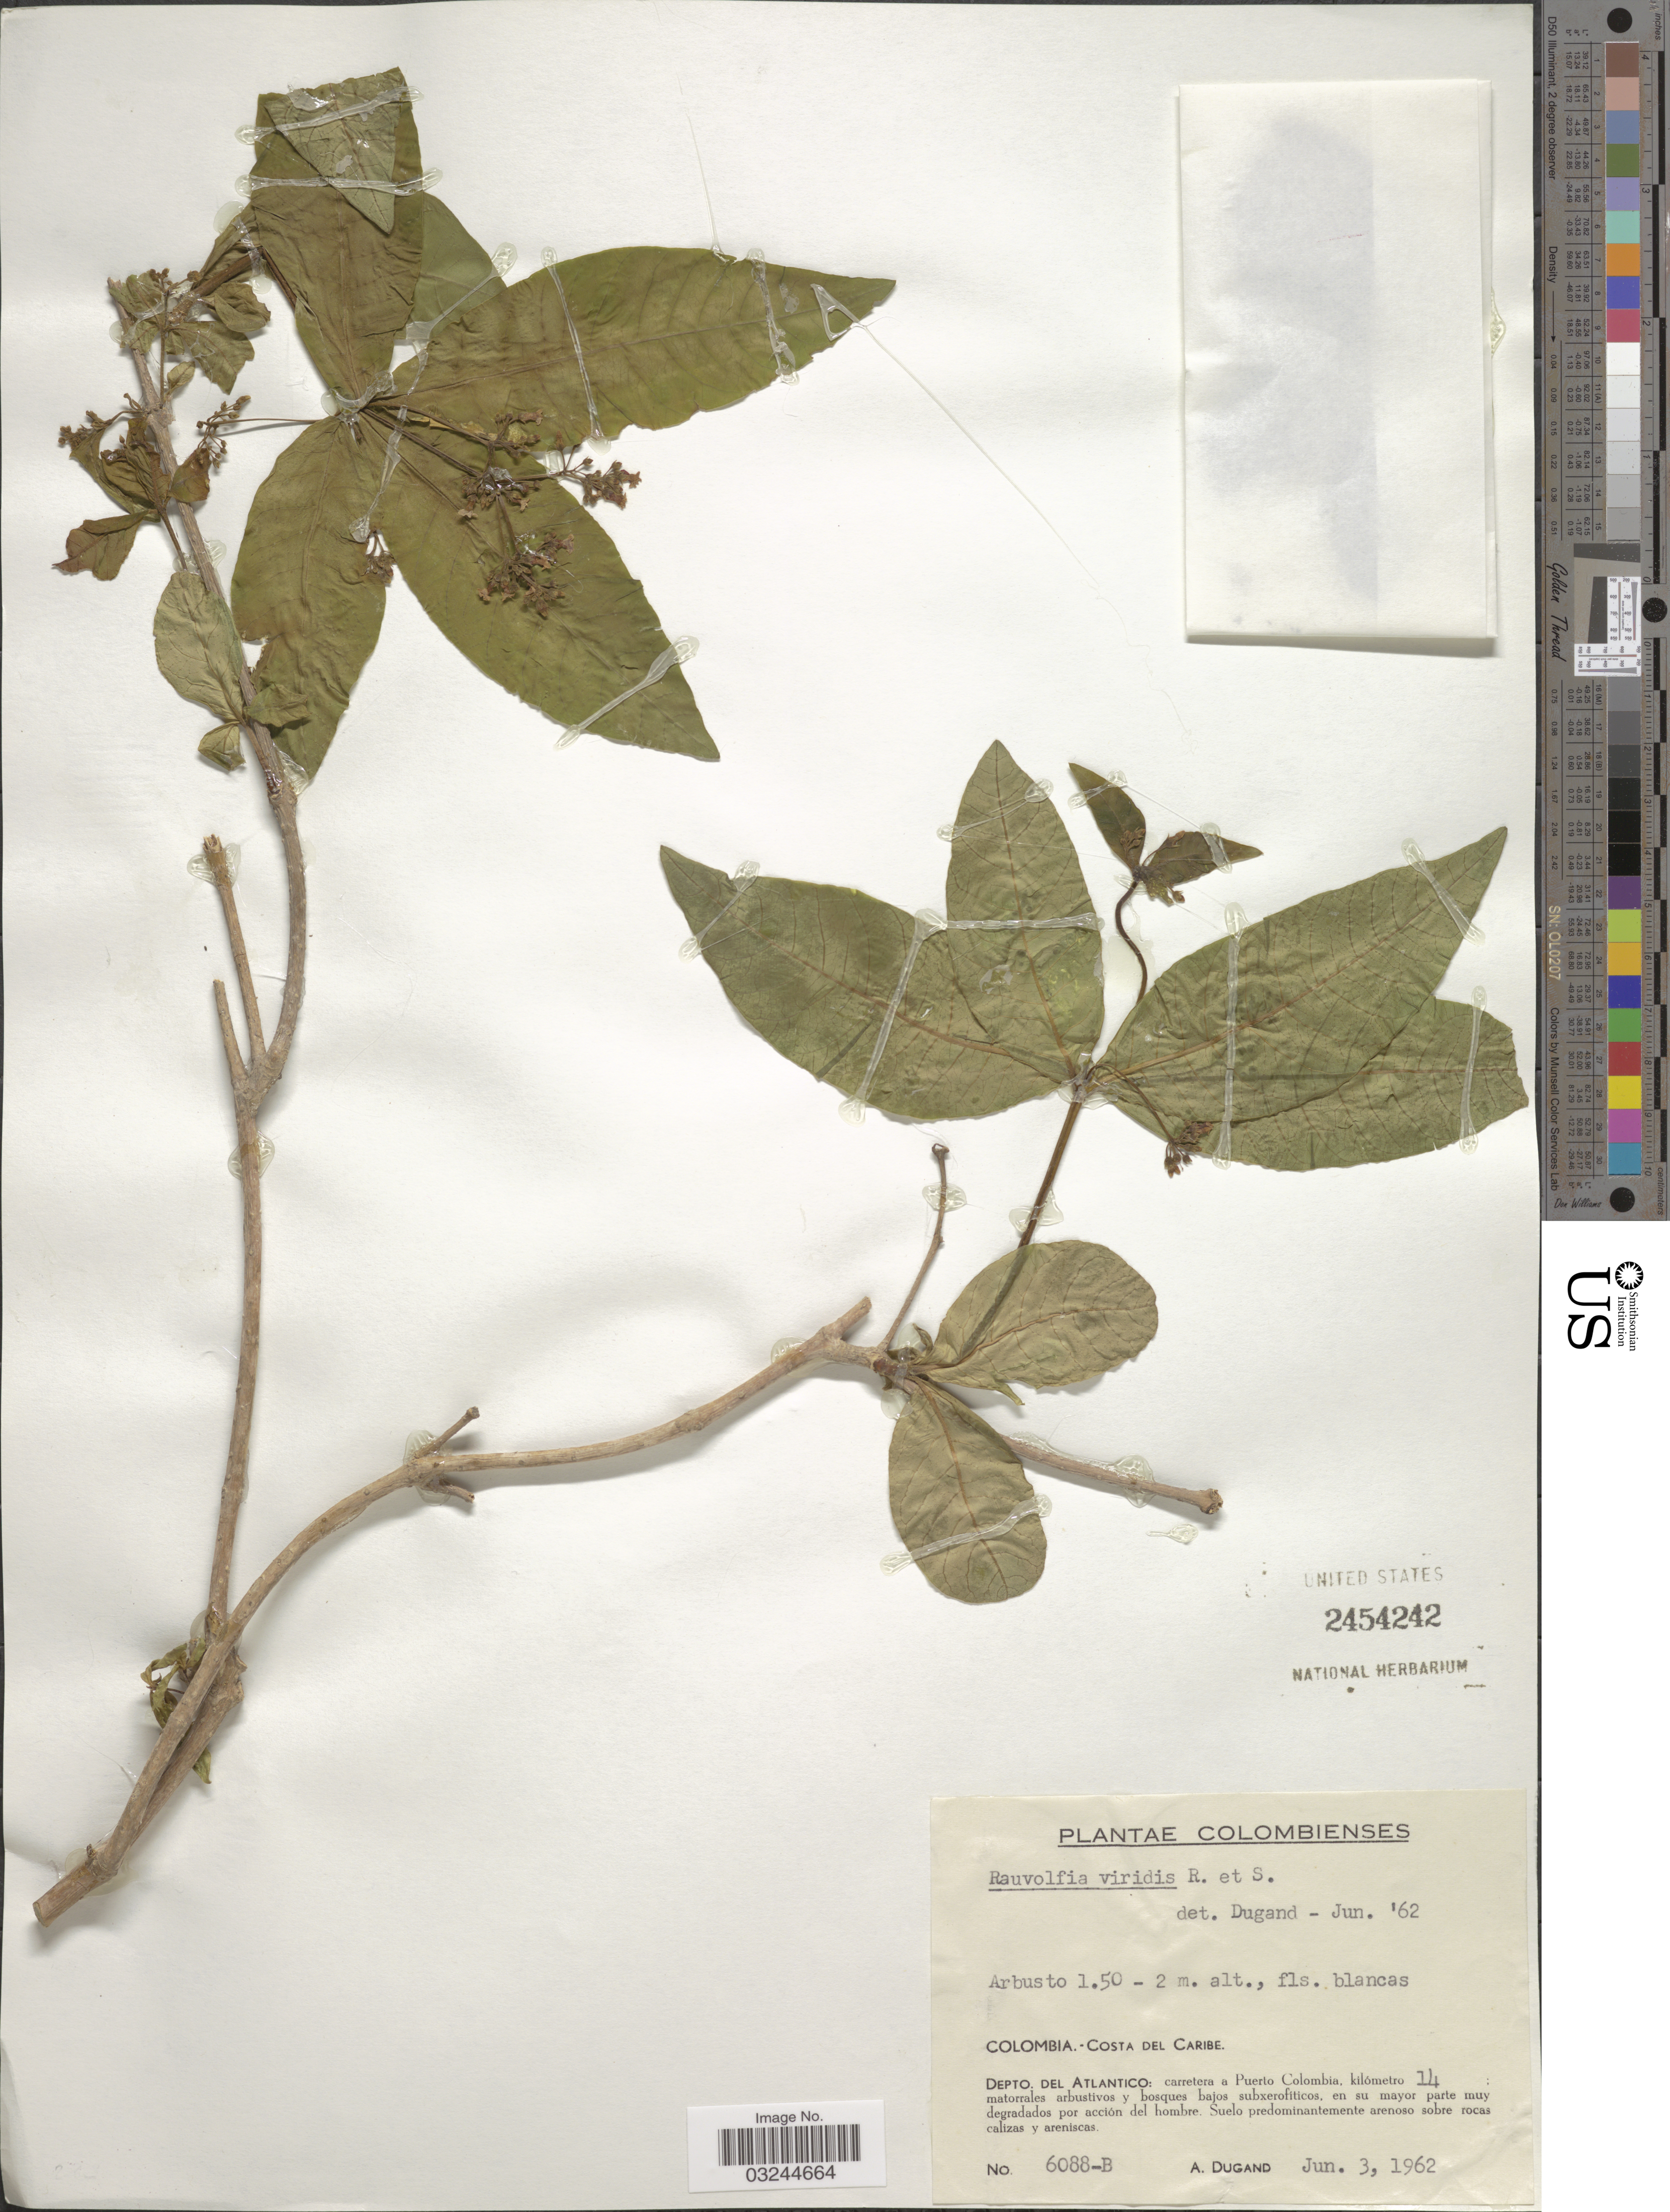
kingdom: Plantae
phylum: Tracheophyta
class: Magnoliopsida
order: Gentianales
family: Apocynaceae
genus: Rauvolfia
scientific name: Rauvolfia viridis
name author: Willd. ex Roem. & Schult.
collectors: A. Dugand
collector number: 6088-B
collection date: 1962-06-03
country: Colombia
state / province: Atlántico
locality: Costa del Caribe. Depto. del Atlantico: carretera a Puerto Colombia, kilómetre 14.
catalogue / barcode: US 2454242